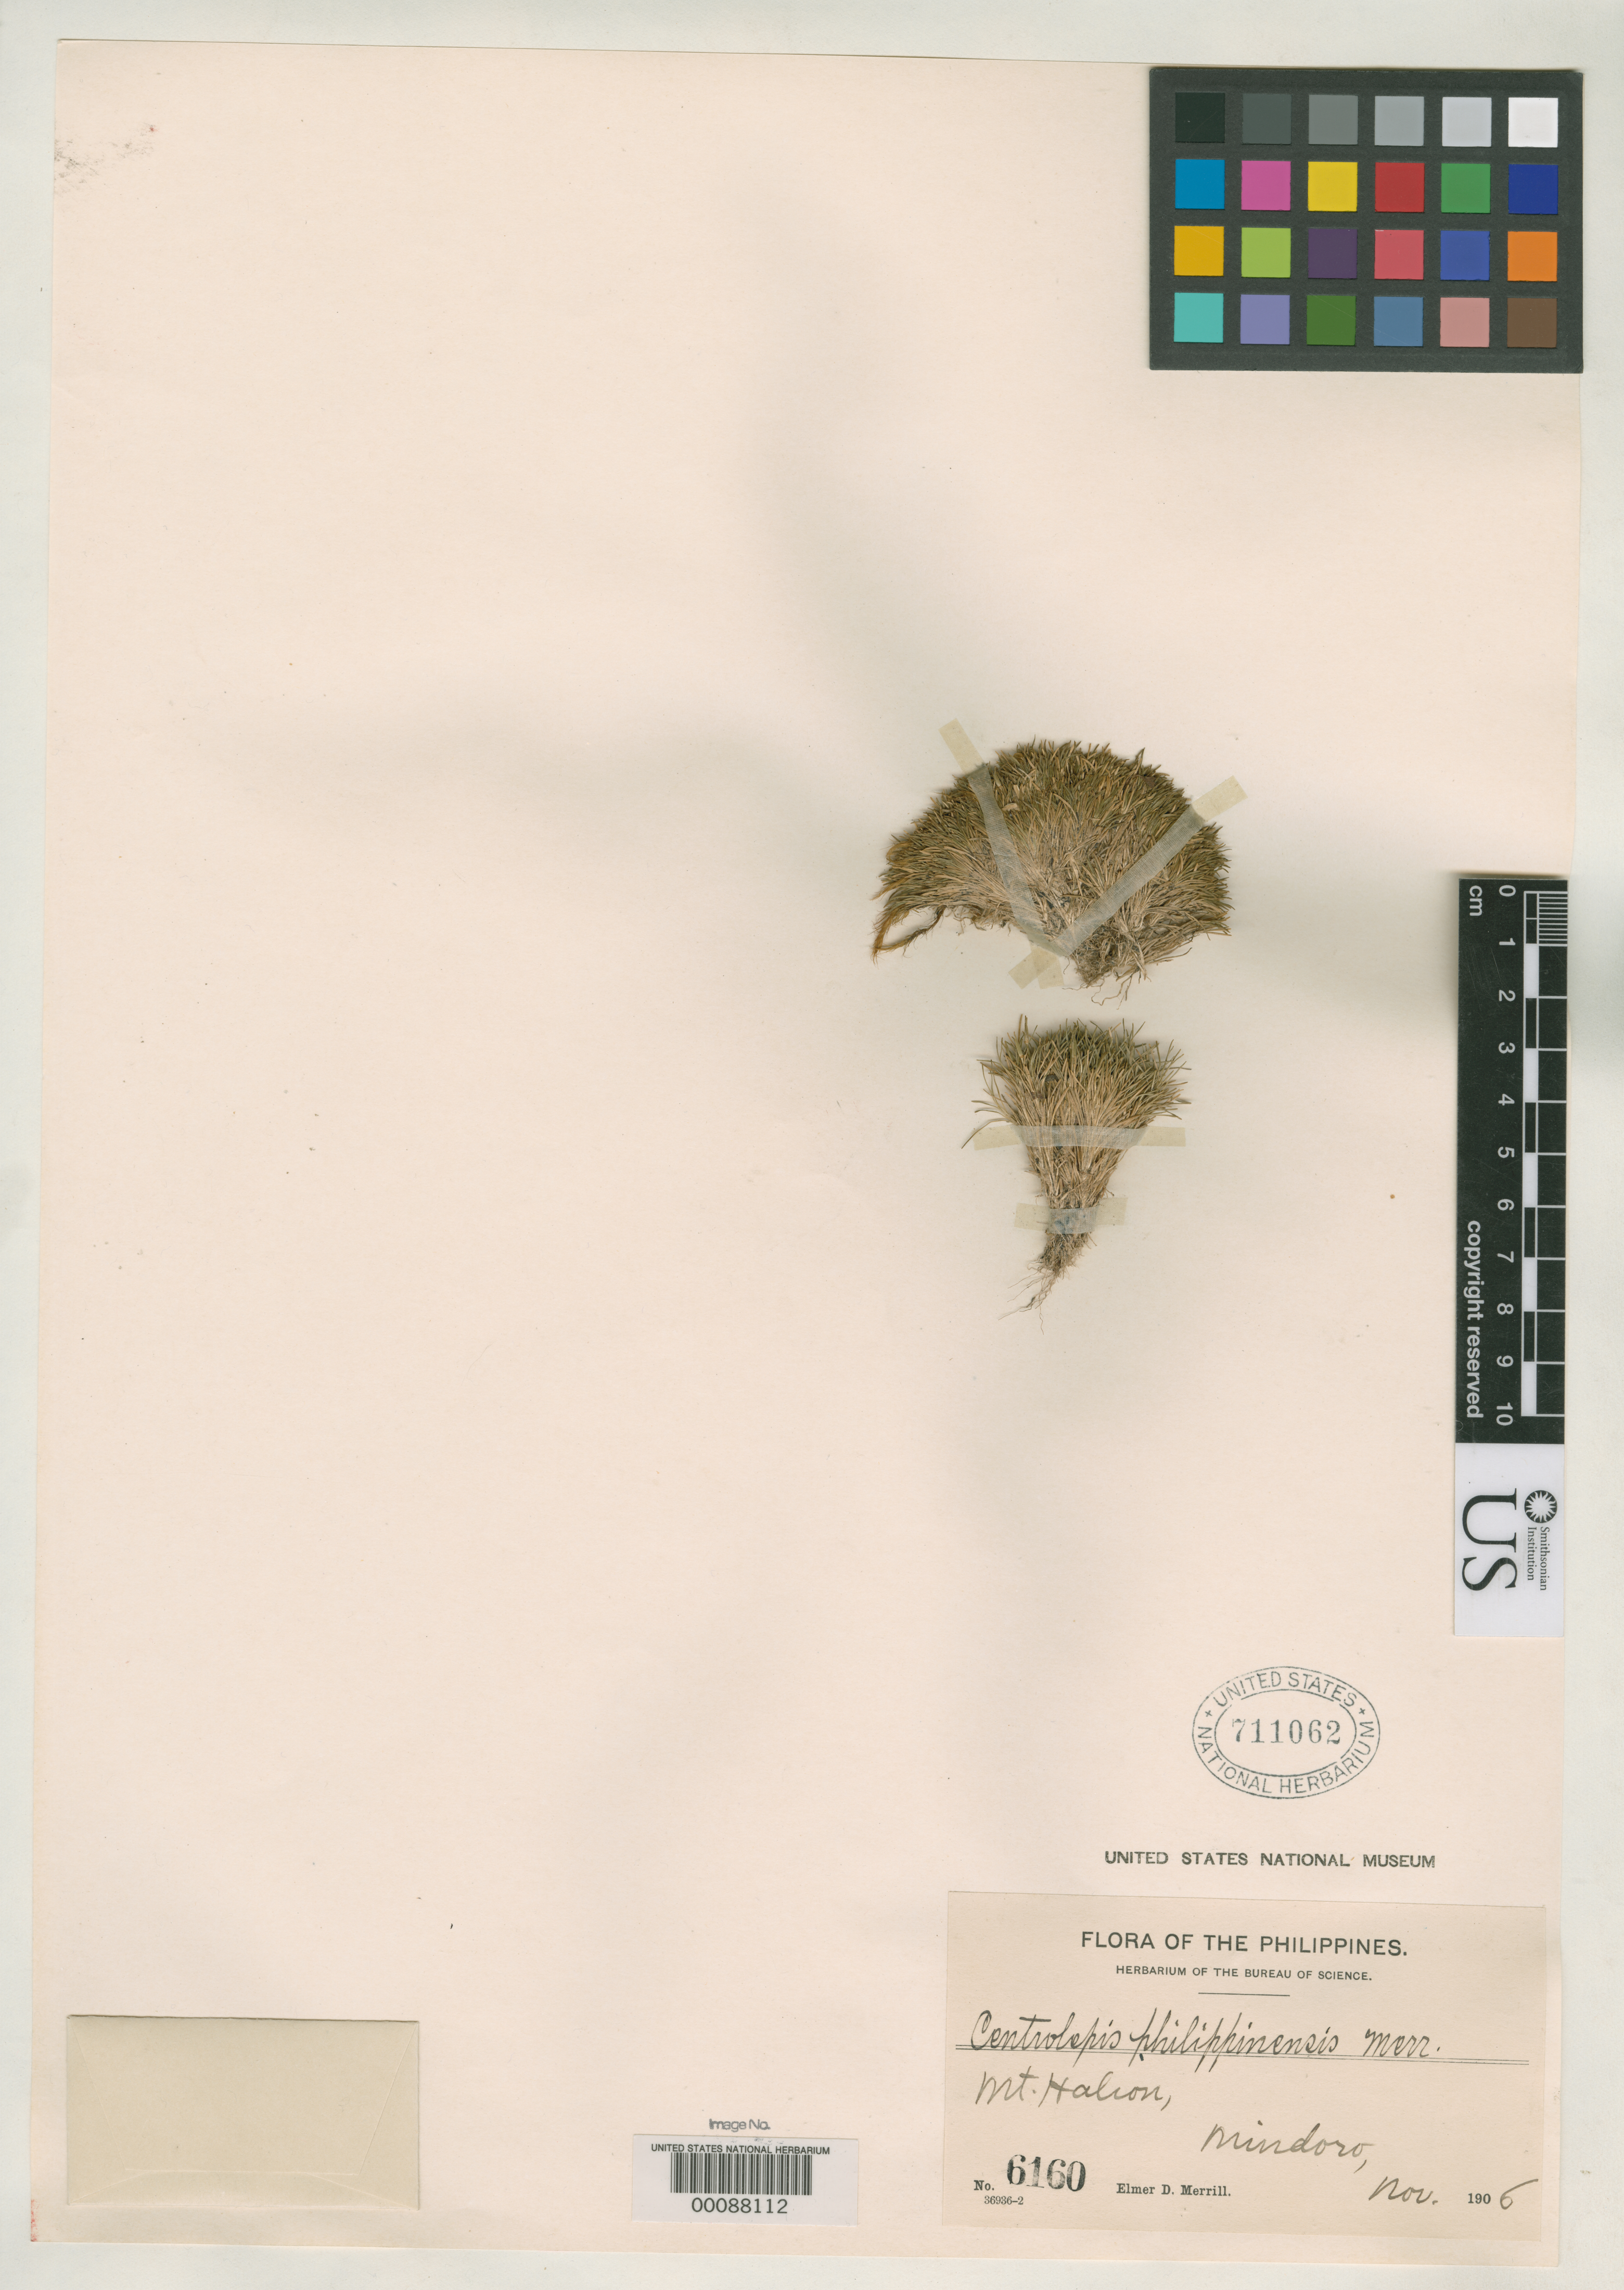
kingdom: Plantae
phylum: Tracheophyta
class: Liliopsida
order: Poales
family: Restionaceae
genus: Centrolepis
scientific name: Centrolepis philippinensis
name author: Merr.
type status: Isotype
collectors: E. D. Merrill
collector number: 6160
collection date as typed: Nov 1905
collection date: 1905-11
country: Philippines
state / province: Mimaropa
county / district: Mindoro Oriental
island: Mindoro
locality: Mt. Halcon.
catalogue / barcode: US 711062